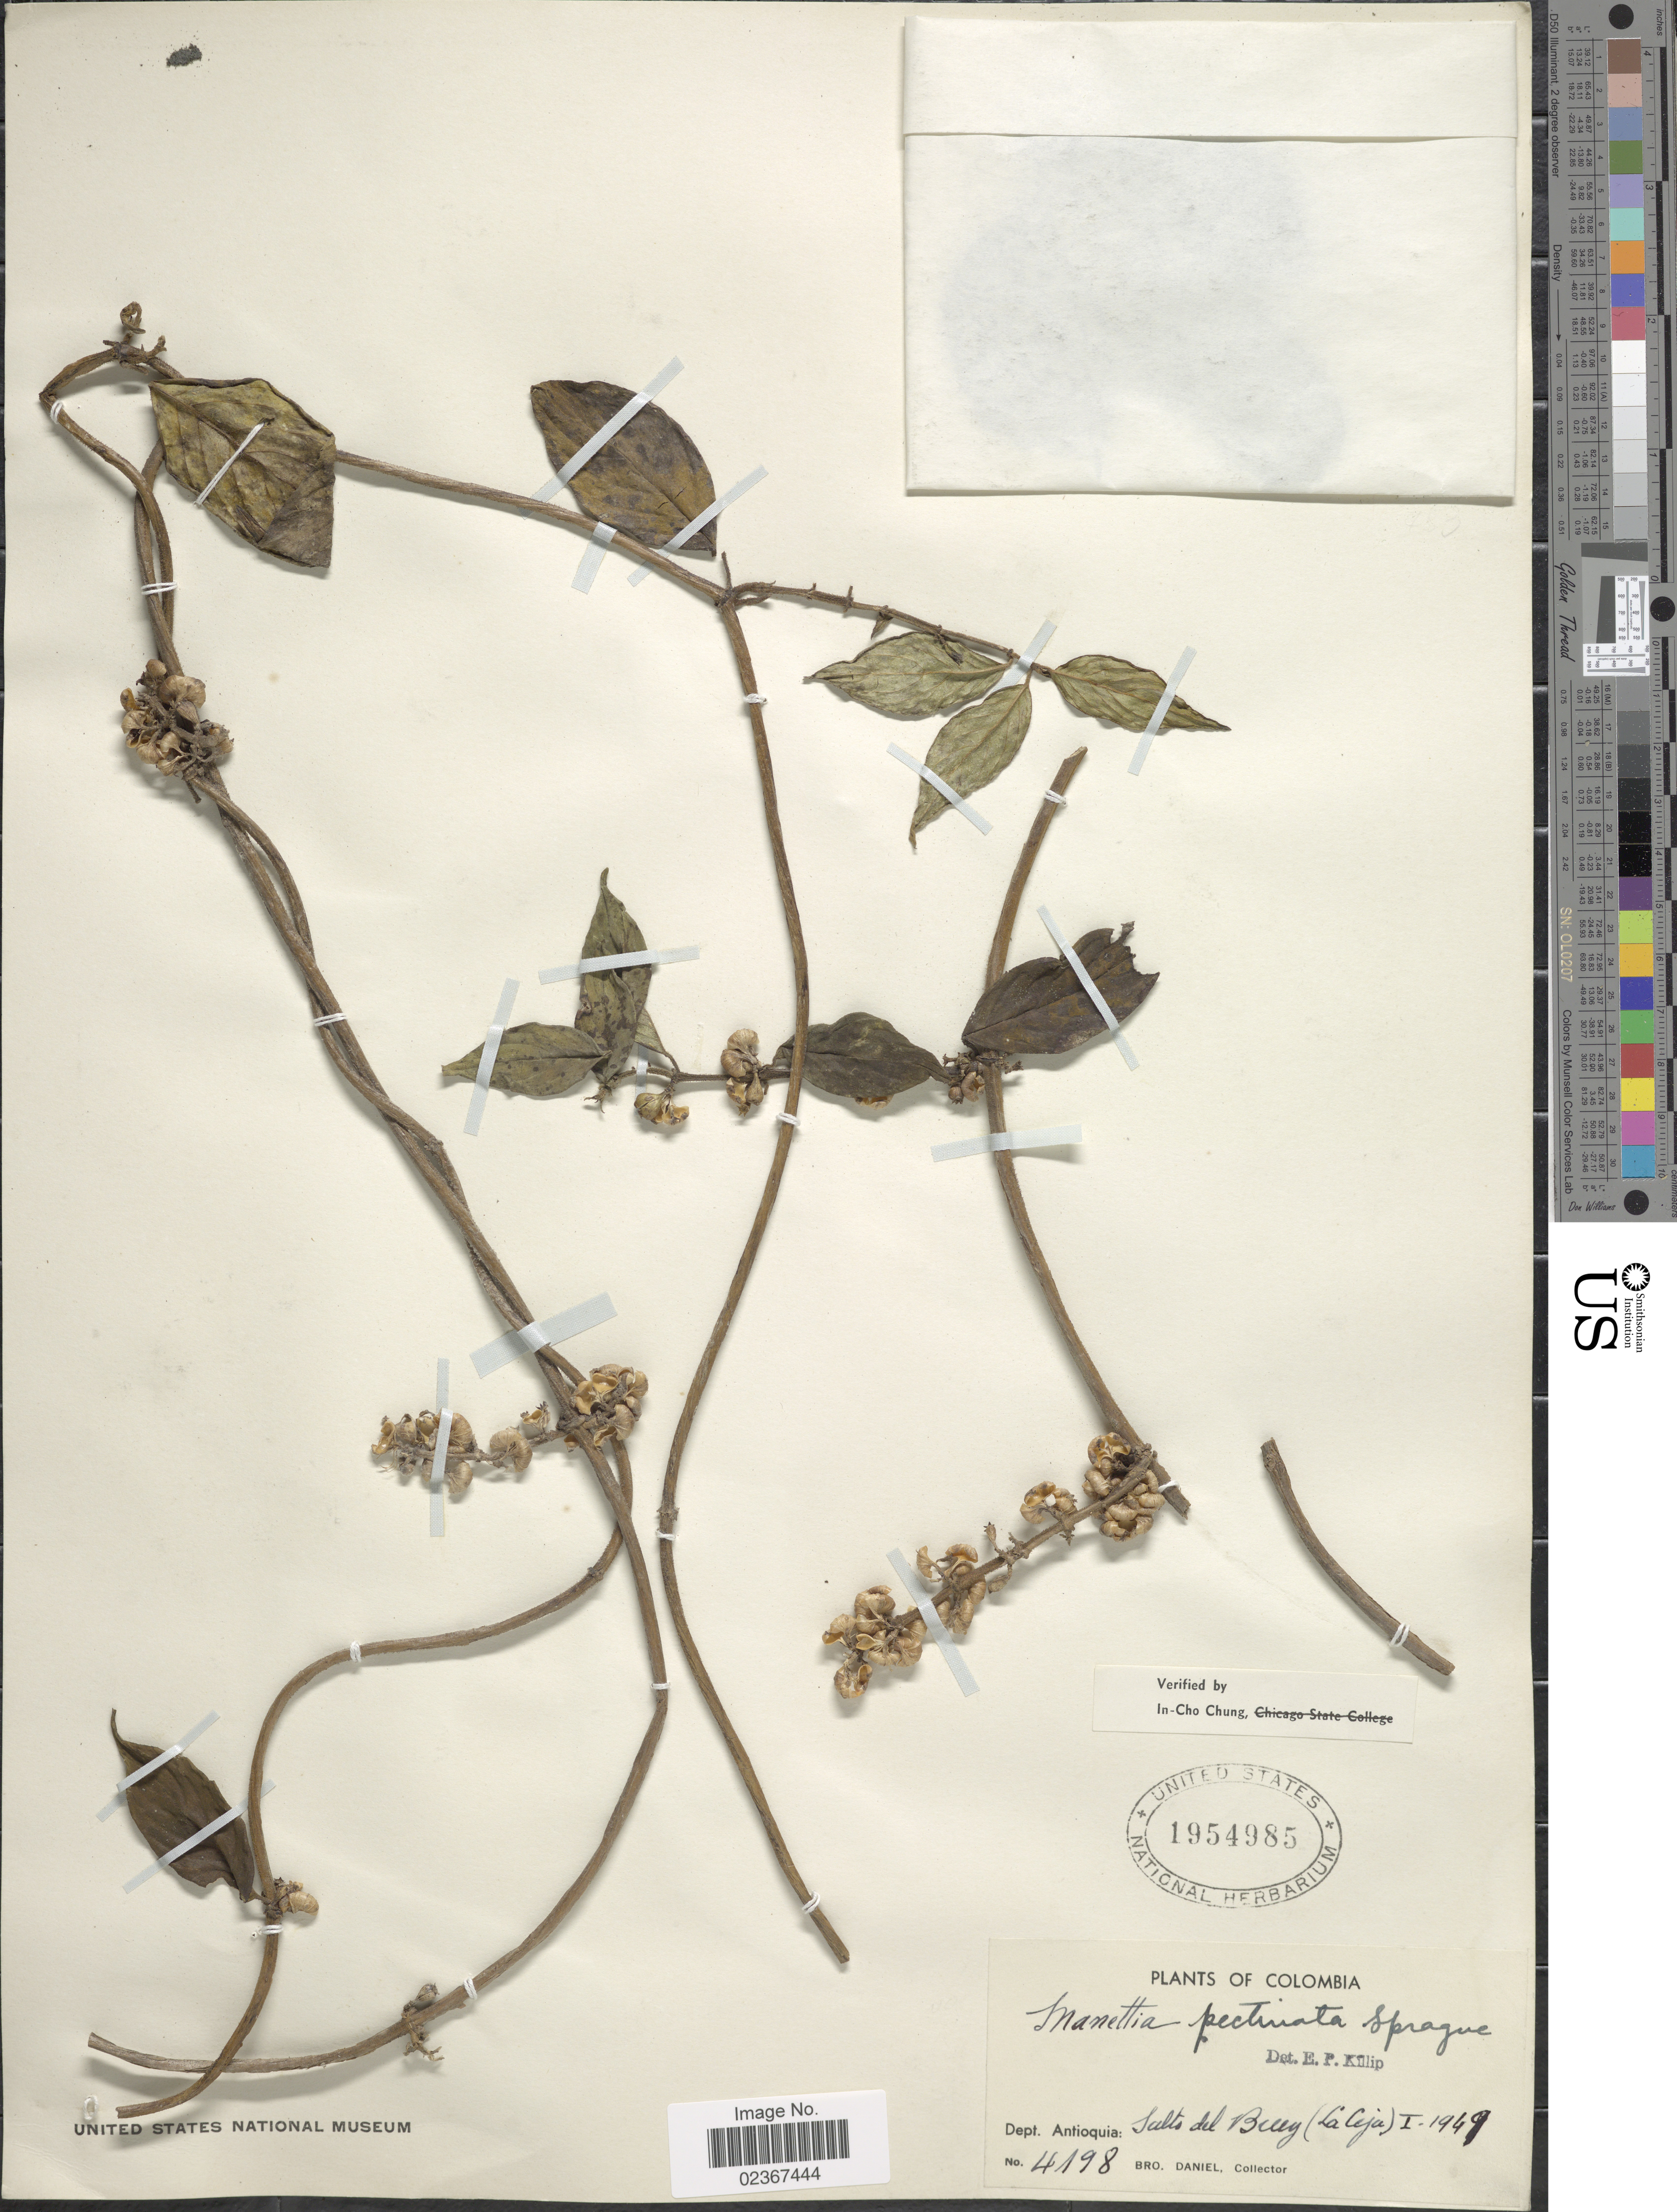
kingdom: Plantae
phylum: Tracheophyta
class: Magnoliopsida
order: Gentianales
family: Rubiaceae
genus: Manettia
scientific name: Manettia pectinata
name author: Sprague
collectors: Bro. Daniel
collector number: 4198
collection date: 1949-01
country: Colombia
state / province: Antioquia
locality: Salto del Buey (La Ceja)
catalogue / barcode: US 1954985